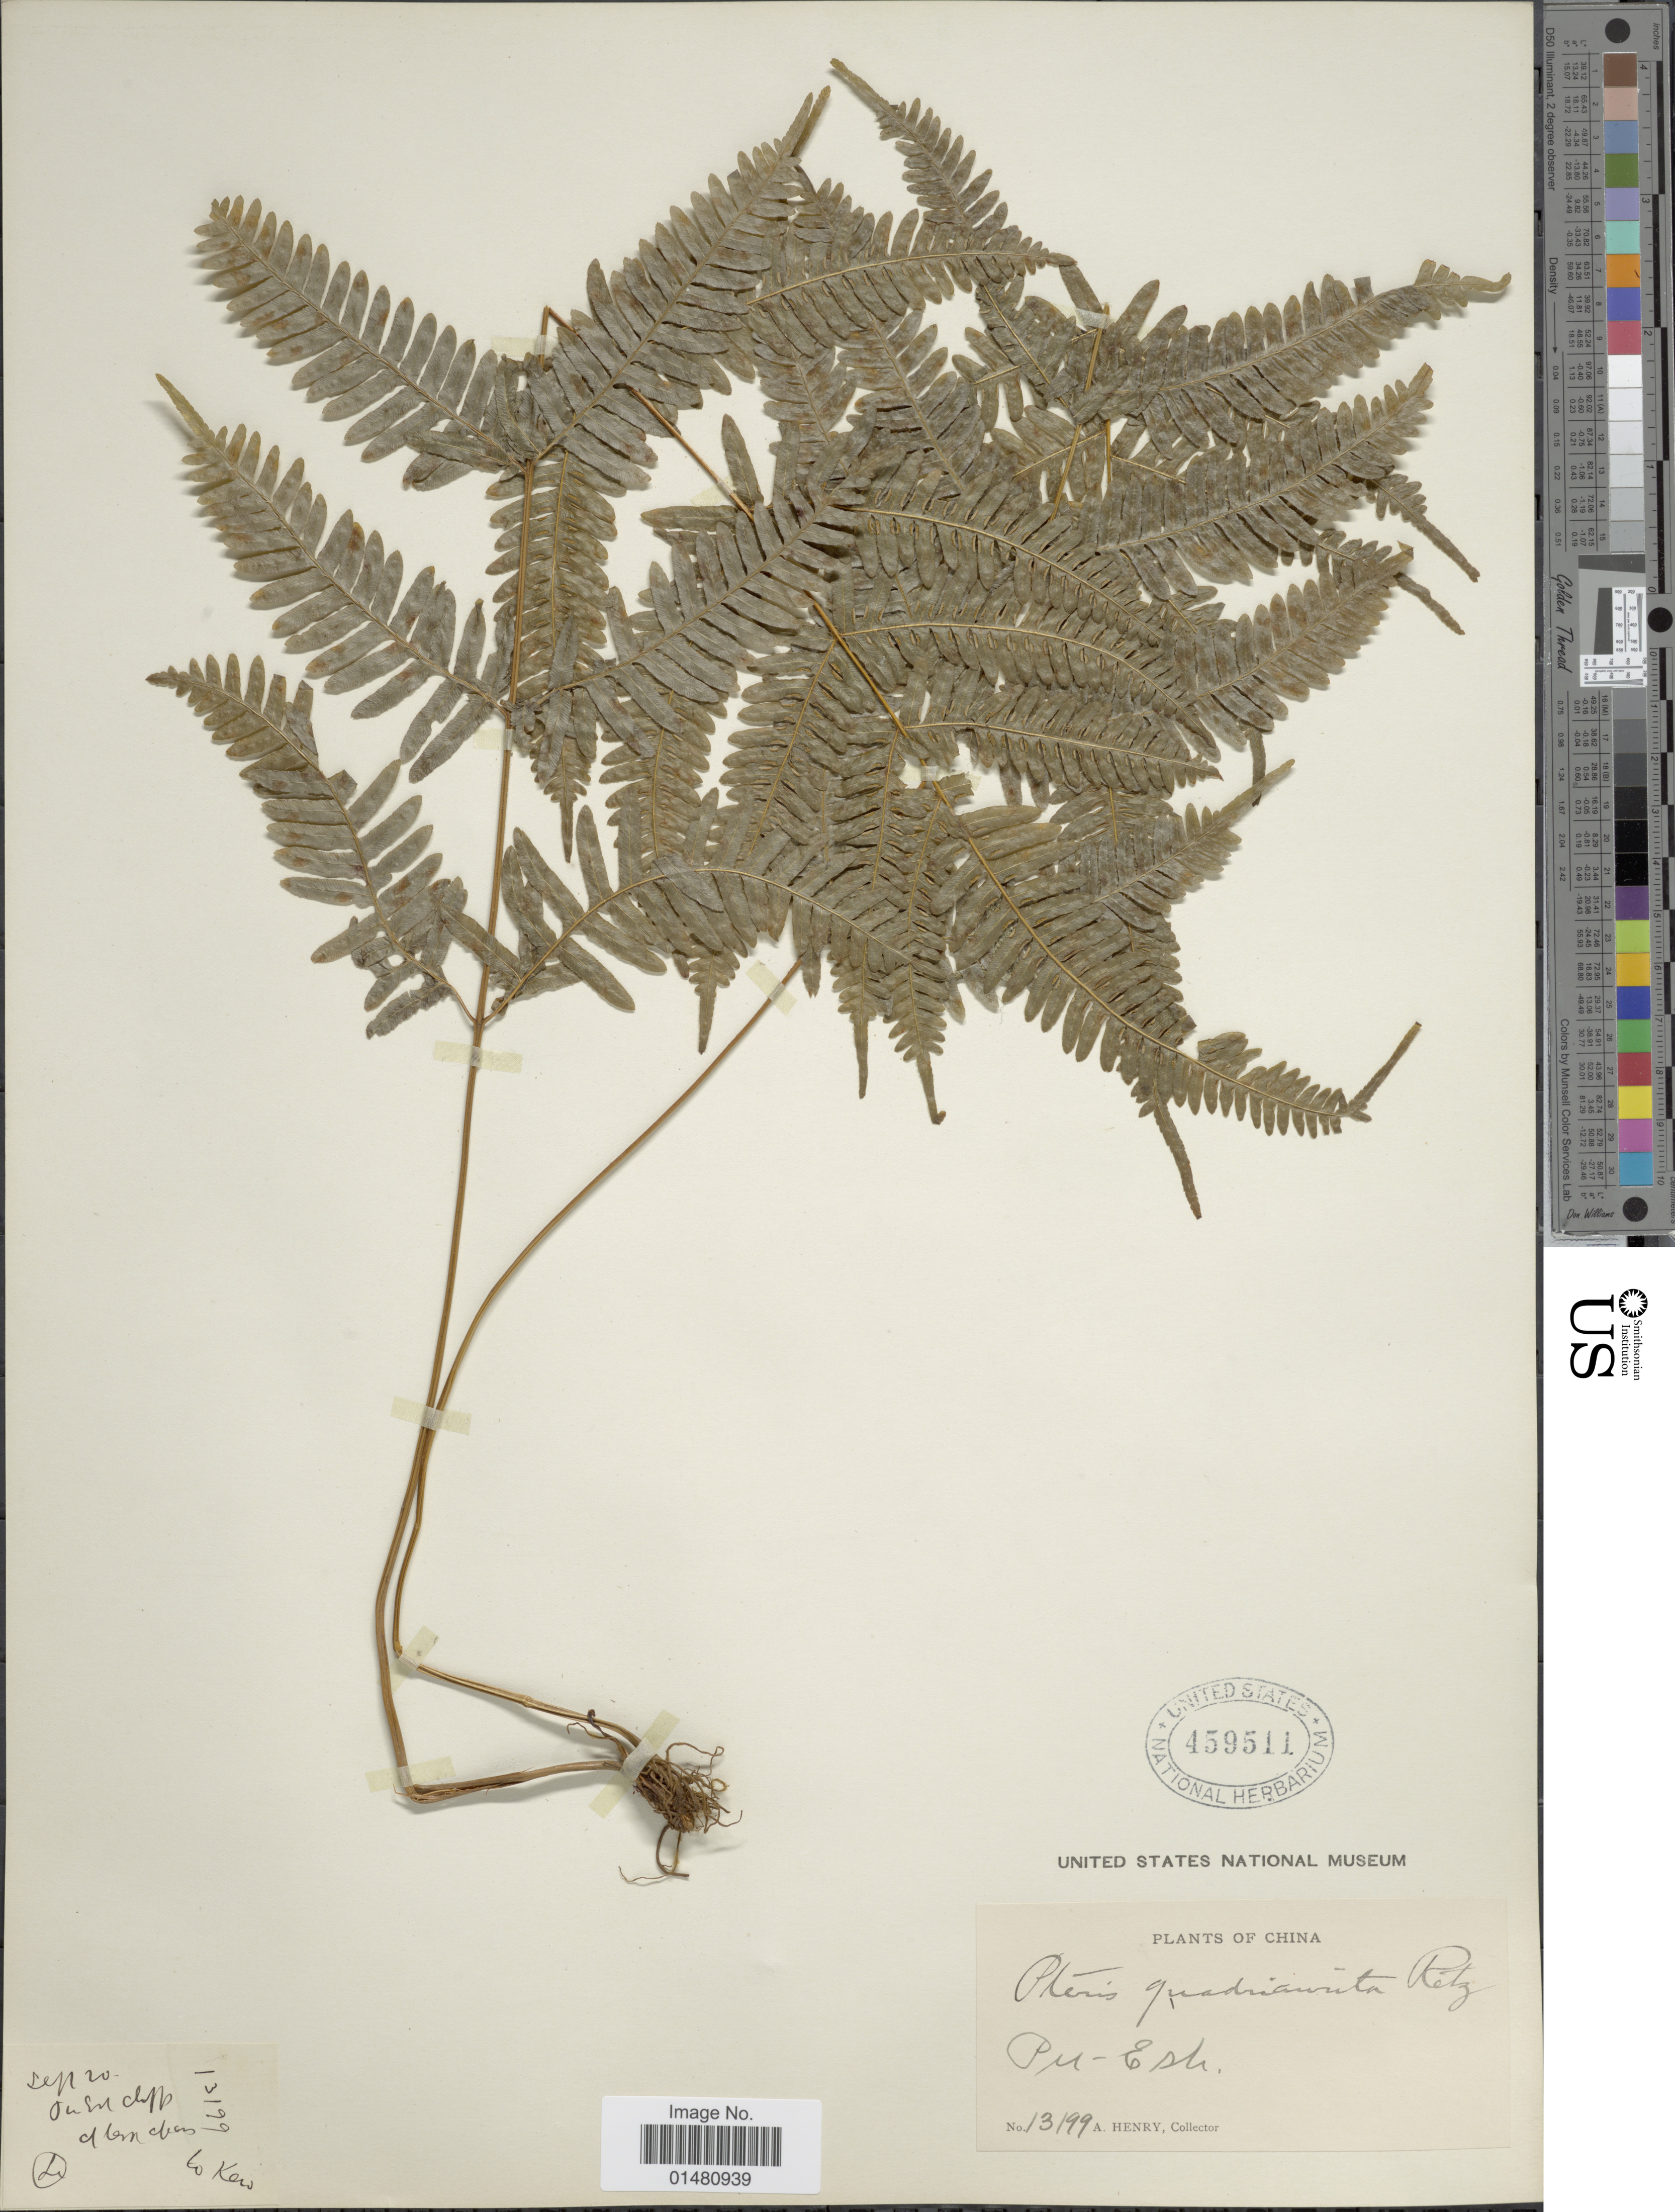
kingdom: Plantae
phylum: Tracheophyta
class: Polypodiopsida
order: Polypodiales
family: Pteridaceae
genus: Pteris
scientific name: Pteris quadriaurita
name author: Retz.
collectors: A. Henry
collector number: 13199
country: China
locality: Pu-Esh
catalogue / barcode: US 459511